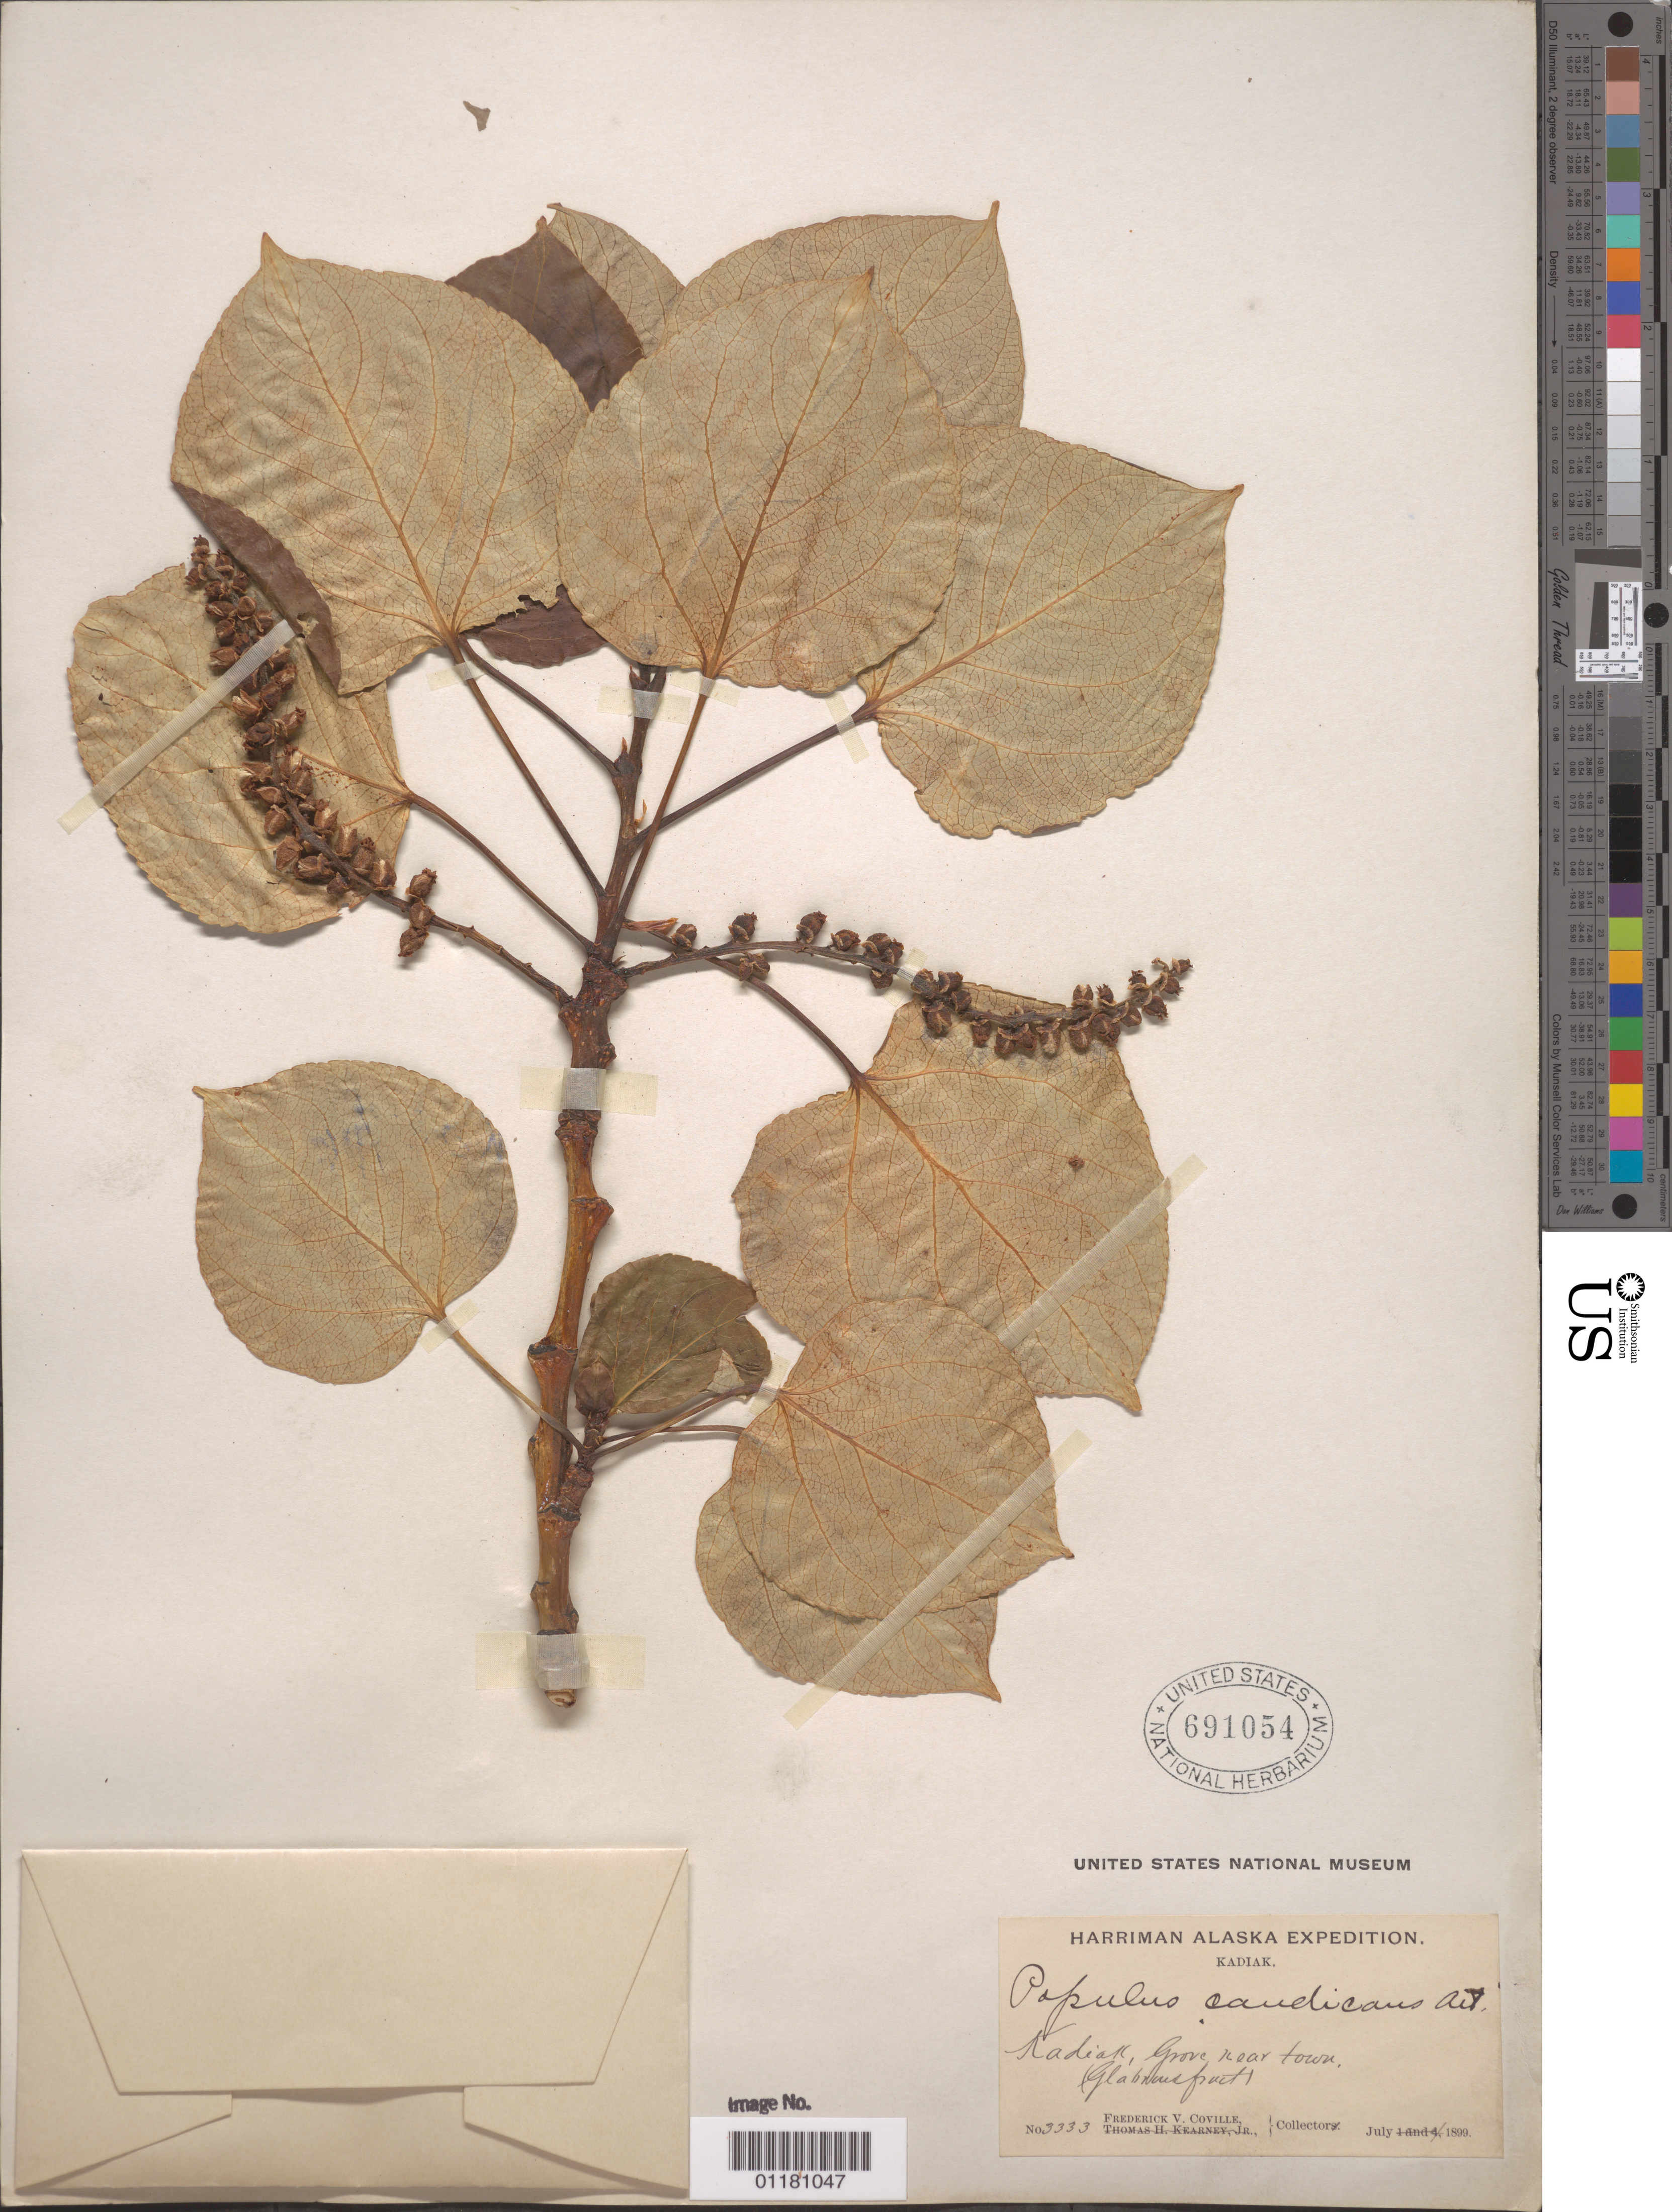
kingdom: Plantae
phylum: Tracheophyta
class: Magnoliopsida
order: Malpighiales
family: Salicaceae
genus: Populus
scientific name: Populus candicans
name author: Aiton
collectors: F. V. Coville & T. H. Kearney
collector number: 3333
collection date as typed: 04 Jul 1899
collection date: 1899-07-04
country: United States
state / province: Alaska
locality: Kodiak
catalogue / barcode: US 691054